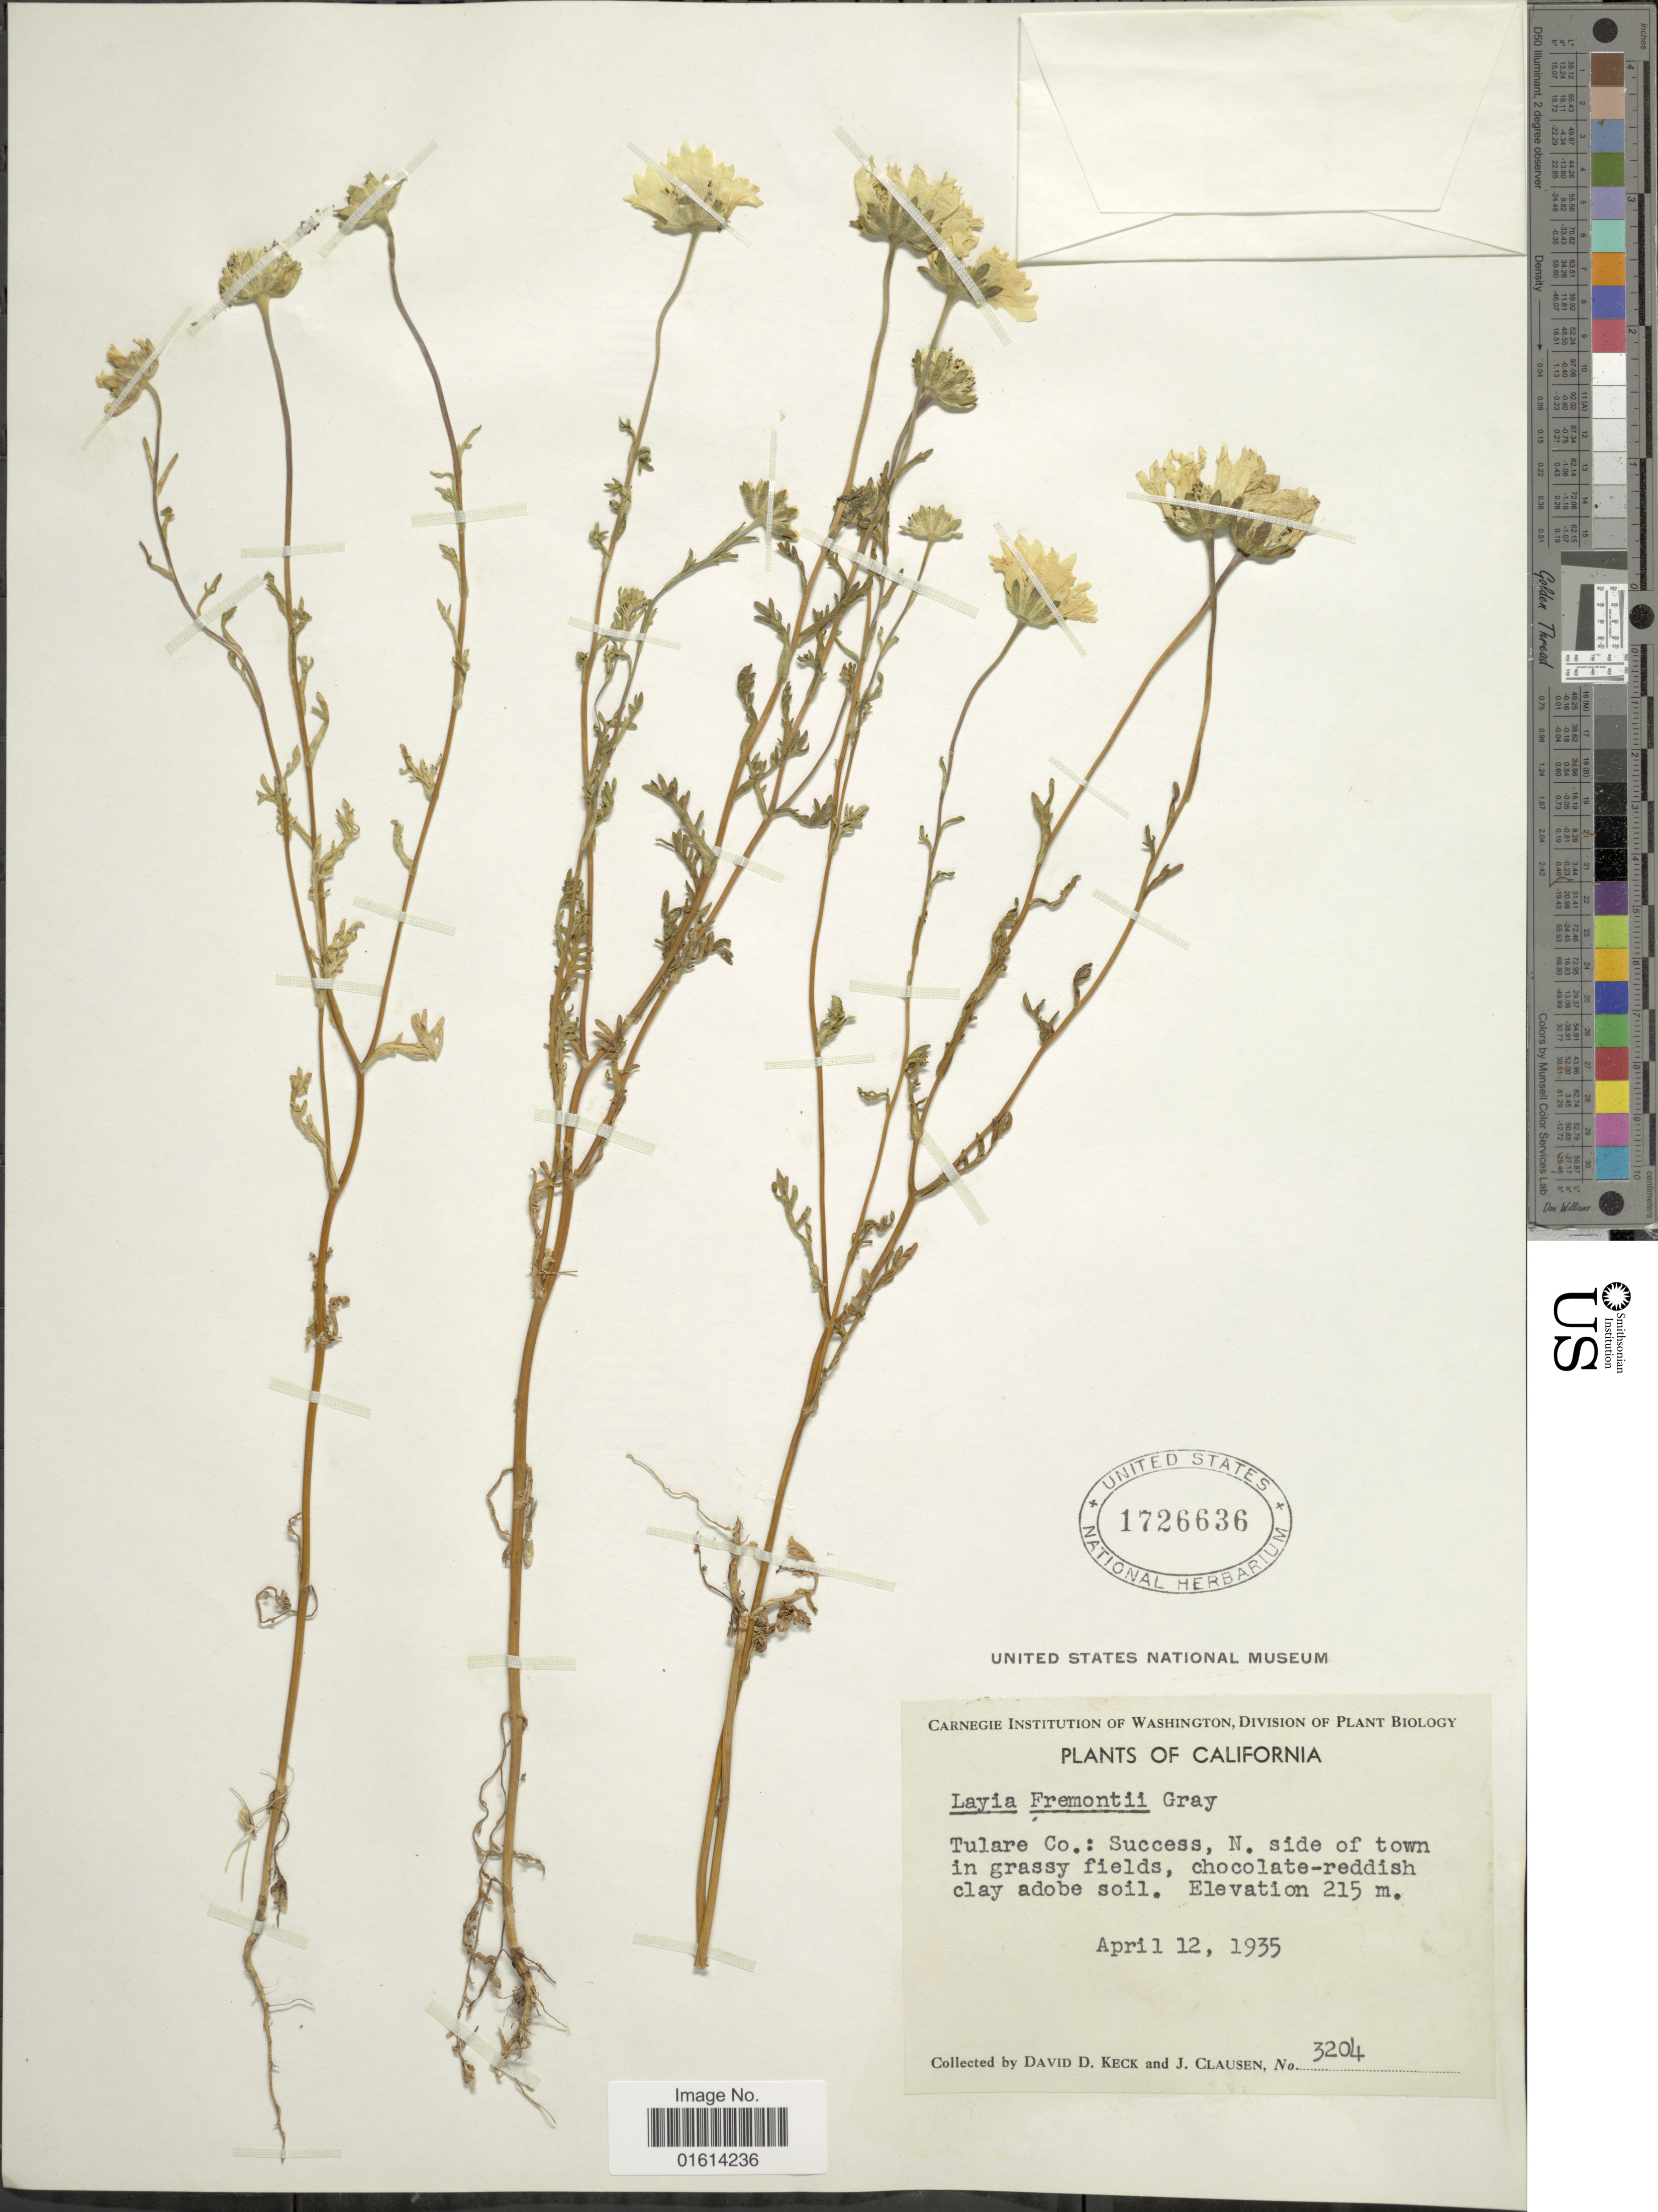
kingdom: Plantae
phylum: Tracheophyta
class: Magnoliopsida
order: Asterales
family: Asteraceae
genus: Layia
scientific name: Layia fremontii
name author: A. Gray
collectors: D. D. Keck & J. Clausen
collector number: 3204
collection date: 1935-04-12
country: United States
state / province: California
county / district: Tulare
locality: Tulare Co., Success, N. side of town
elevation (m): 215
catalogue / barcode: US 1726636